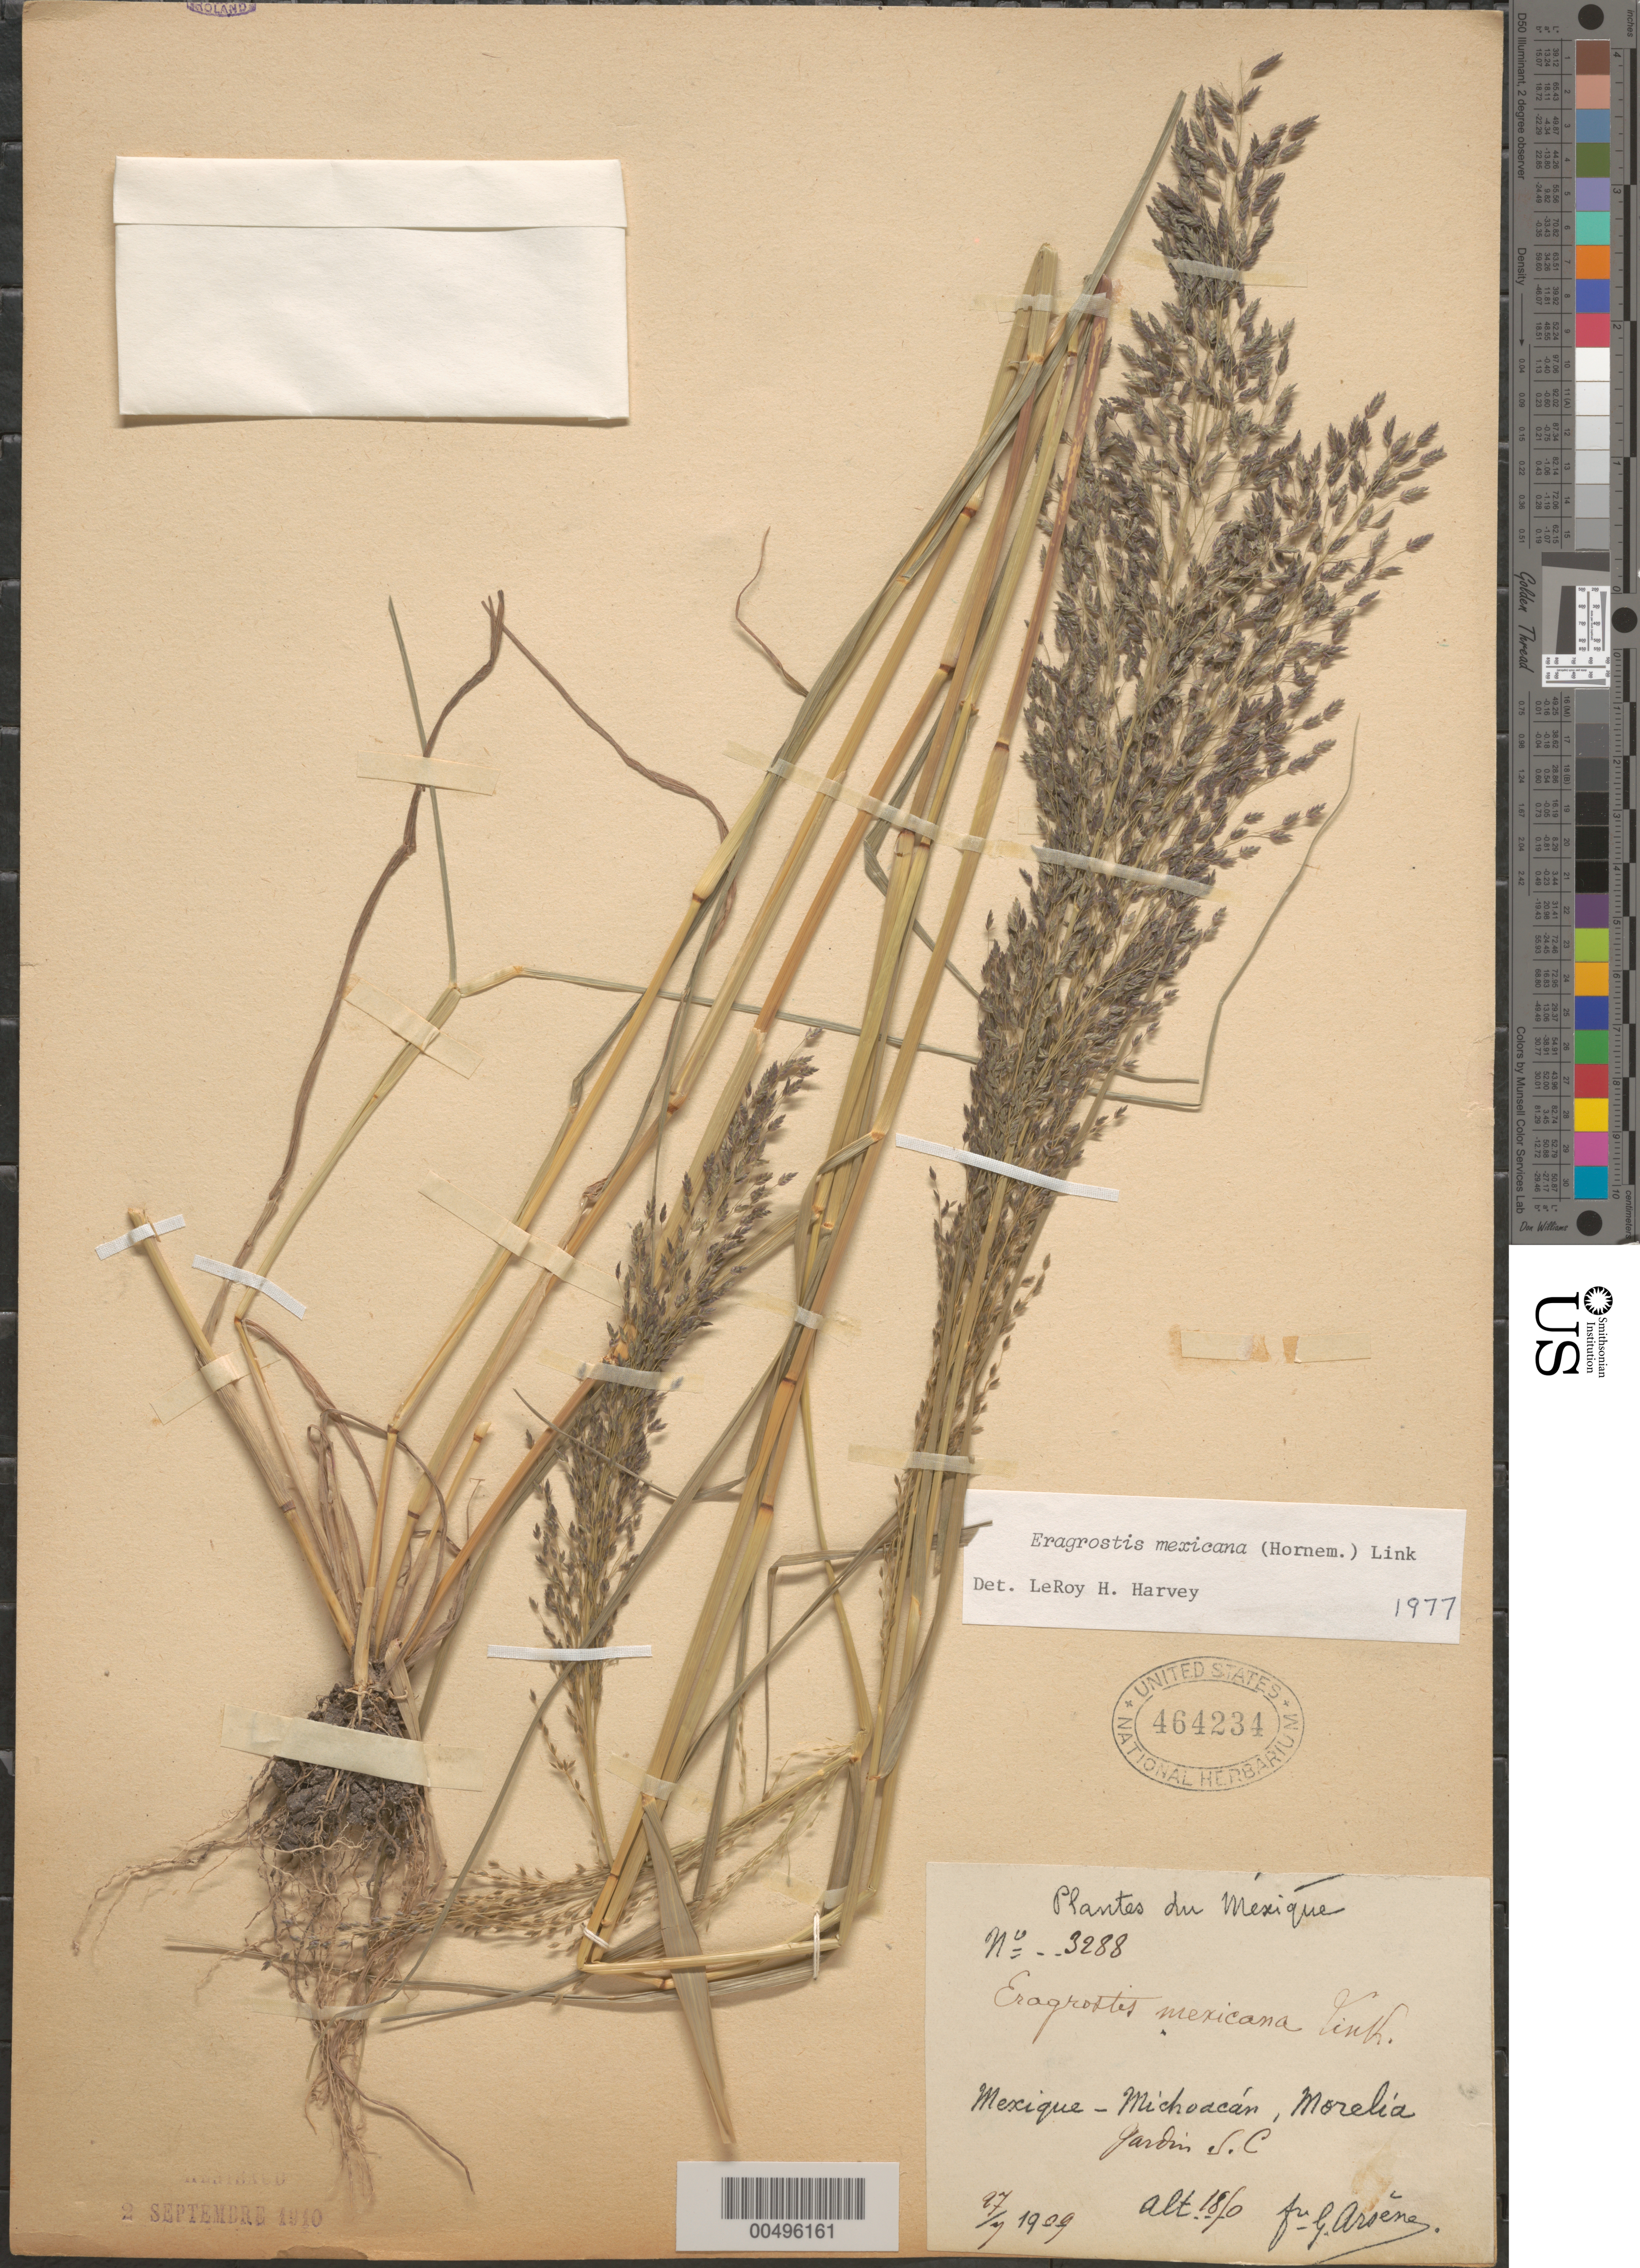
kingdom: Plantae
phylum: Tracheophyta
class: Liliopsida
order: Poales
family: Poaceae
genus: Eragrostis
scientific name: Eragrostis mexicana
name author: (Hornem.) Link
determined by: Harvey, L. H.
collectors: Bro. G. Arsène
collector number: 3288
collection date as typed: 27 Jul 1909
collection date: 1909-07-27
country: Mexico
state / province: Michoacán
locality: Morelia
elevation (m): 1810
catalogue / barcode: US 464234